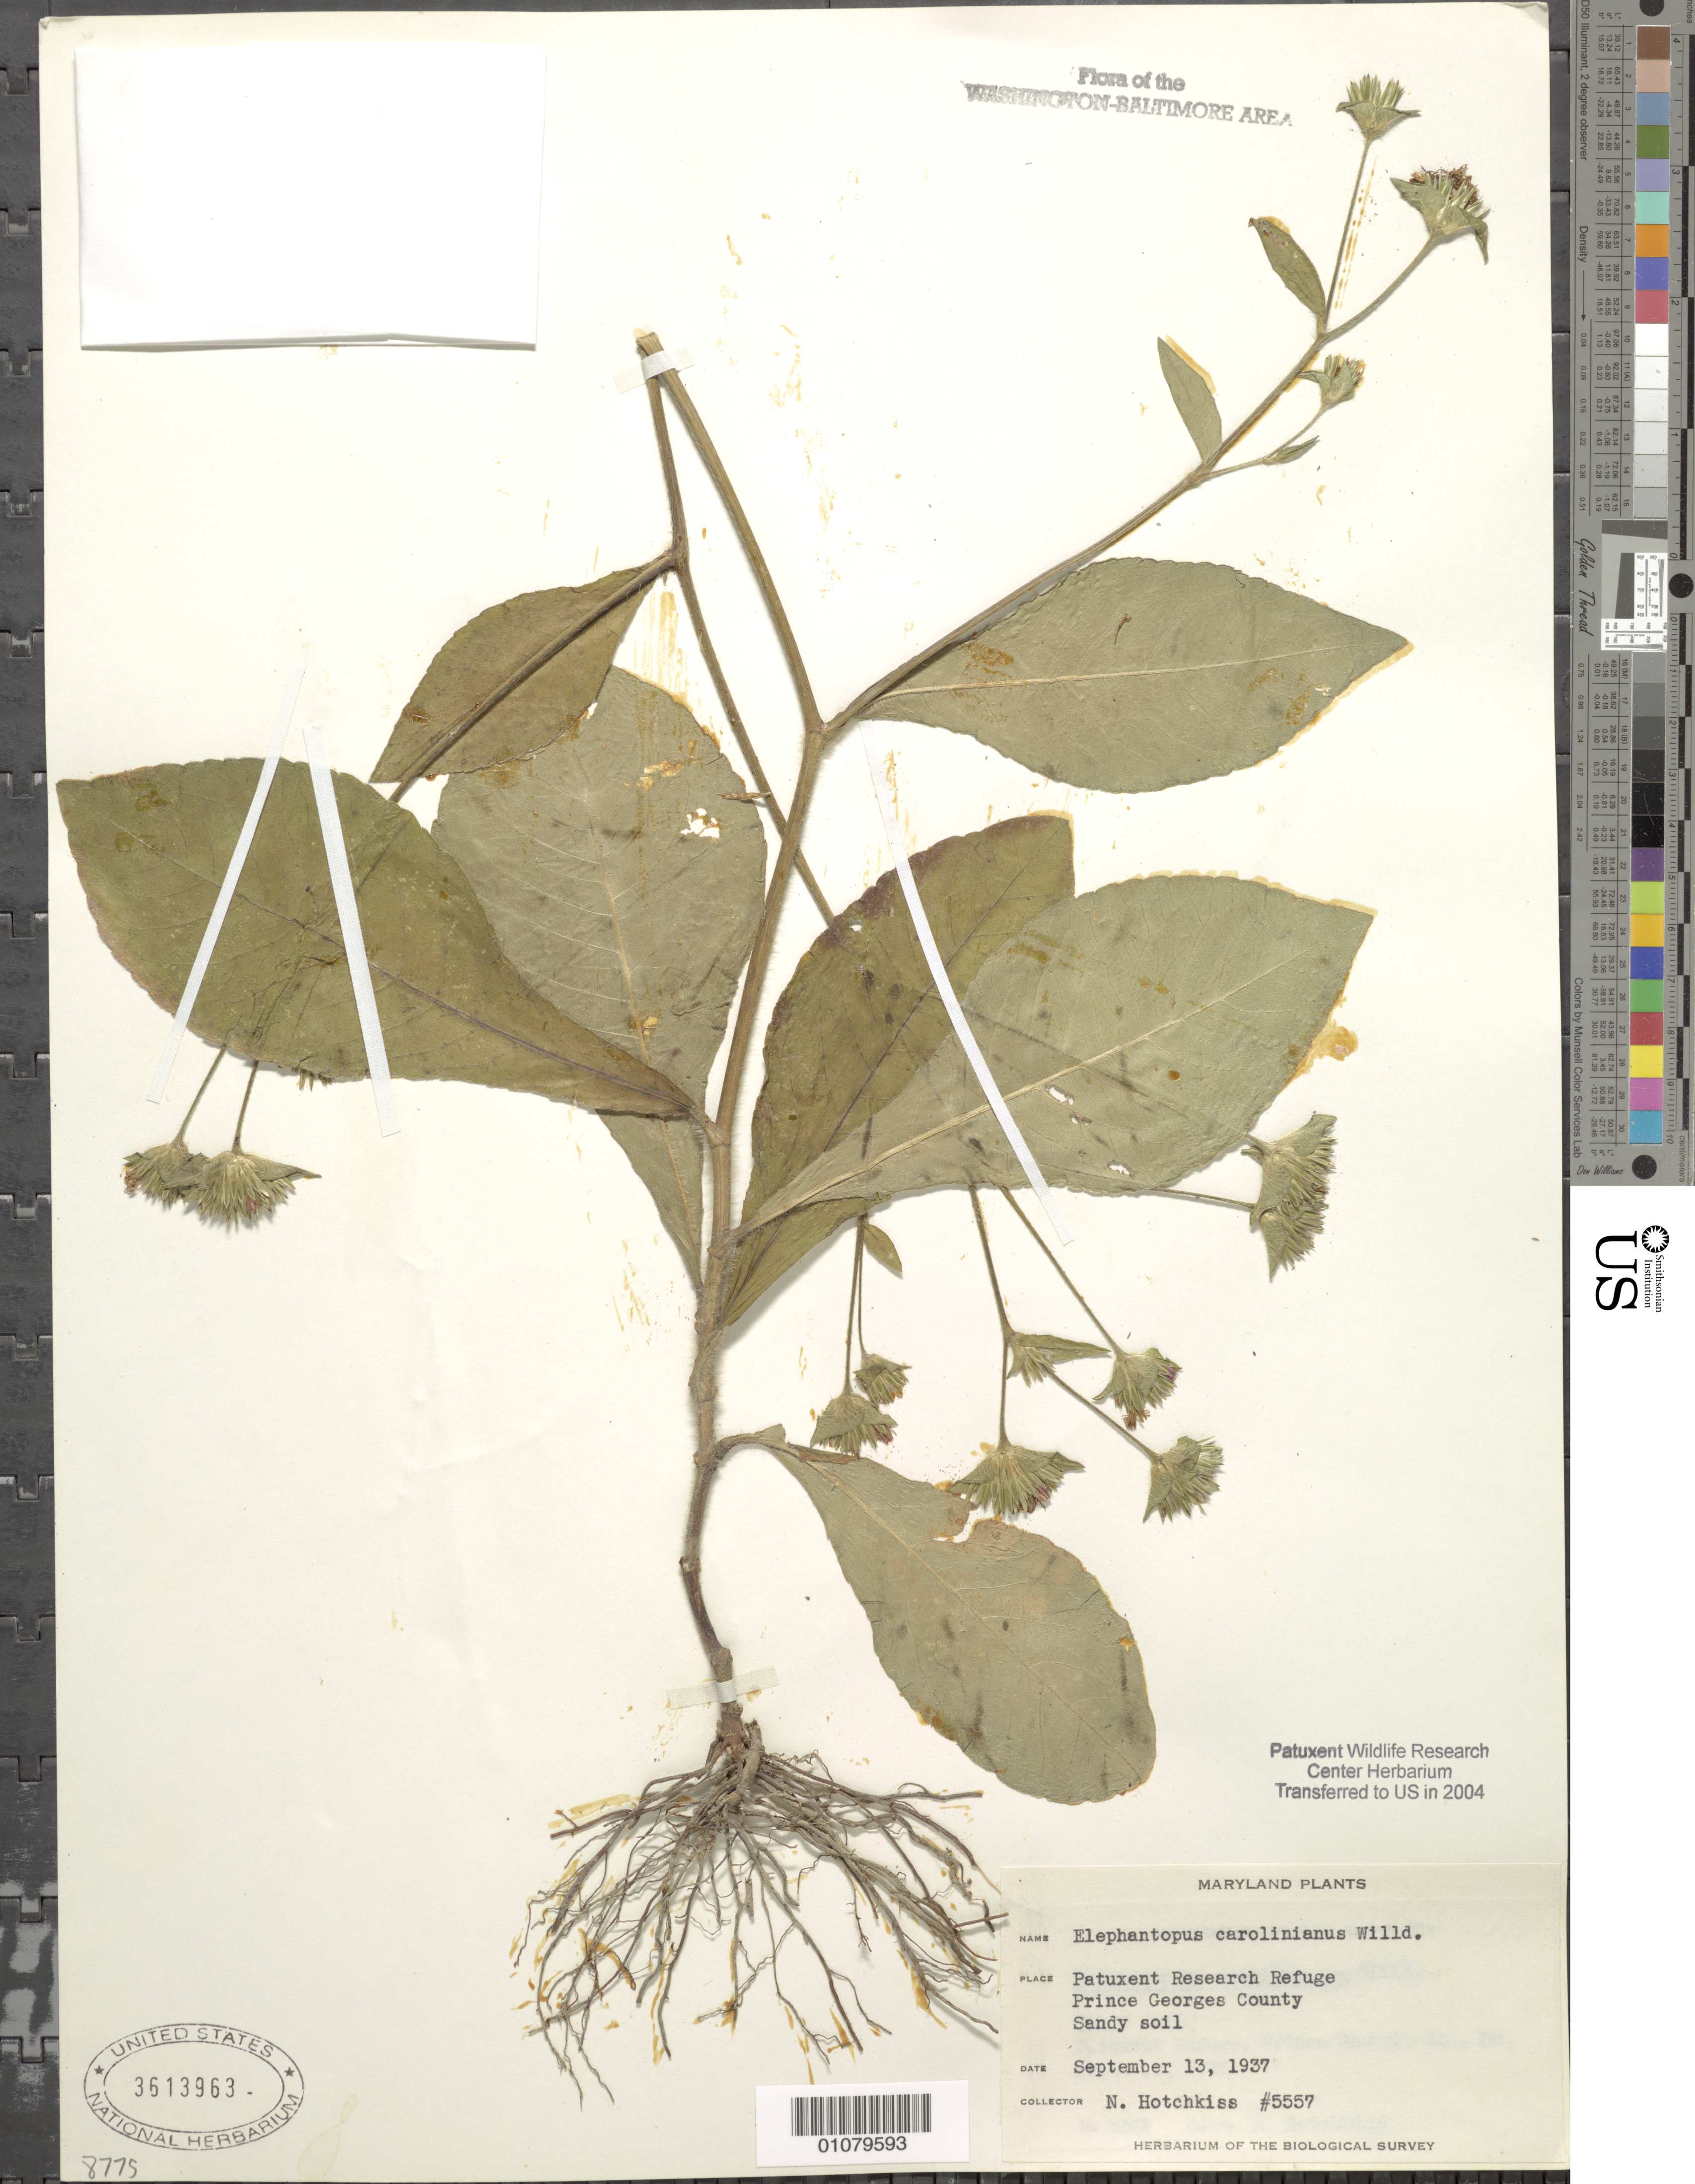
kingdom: Plantae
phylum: Tracheophyta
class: Magnoliopsida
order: Asterales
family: Asteraceae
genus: Elephantopus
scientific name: Elephantopus carolinianus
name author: Raeusch.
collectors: N. Hotchkiss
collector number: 5557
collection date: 1937-09-13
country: United States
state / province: Maryland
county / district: Prince George's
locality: Patuxent Wildlife Refuge.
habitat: Sandy soil.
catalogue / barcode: US 3613963